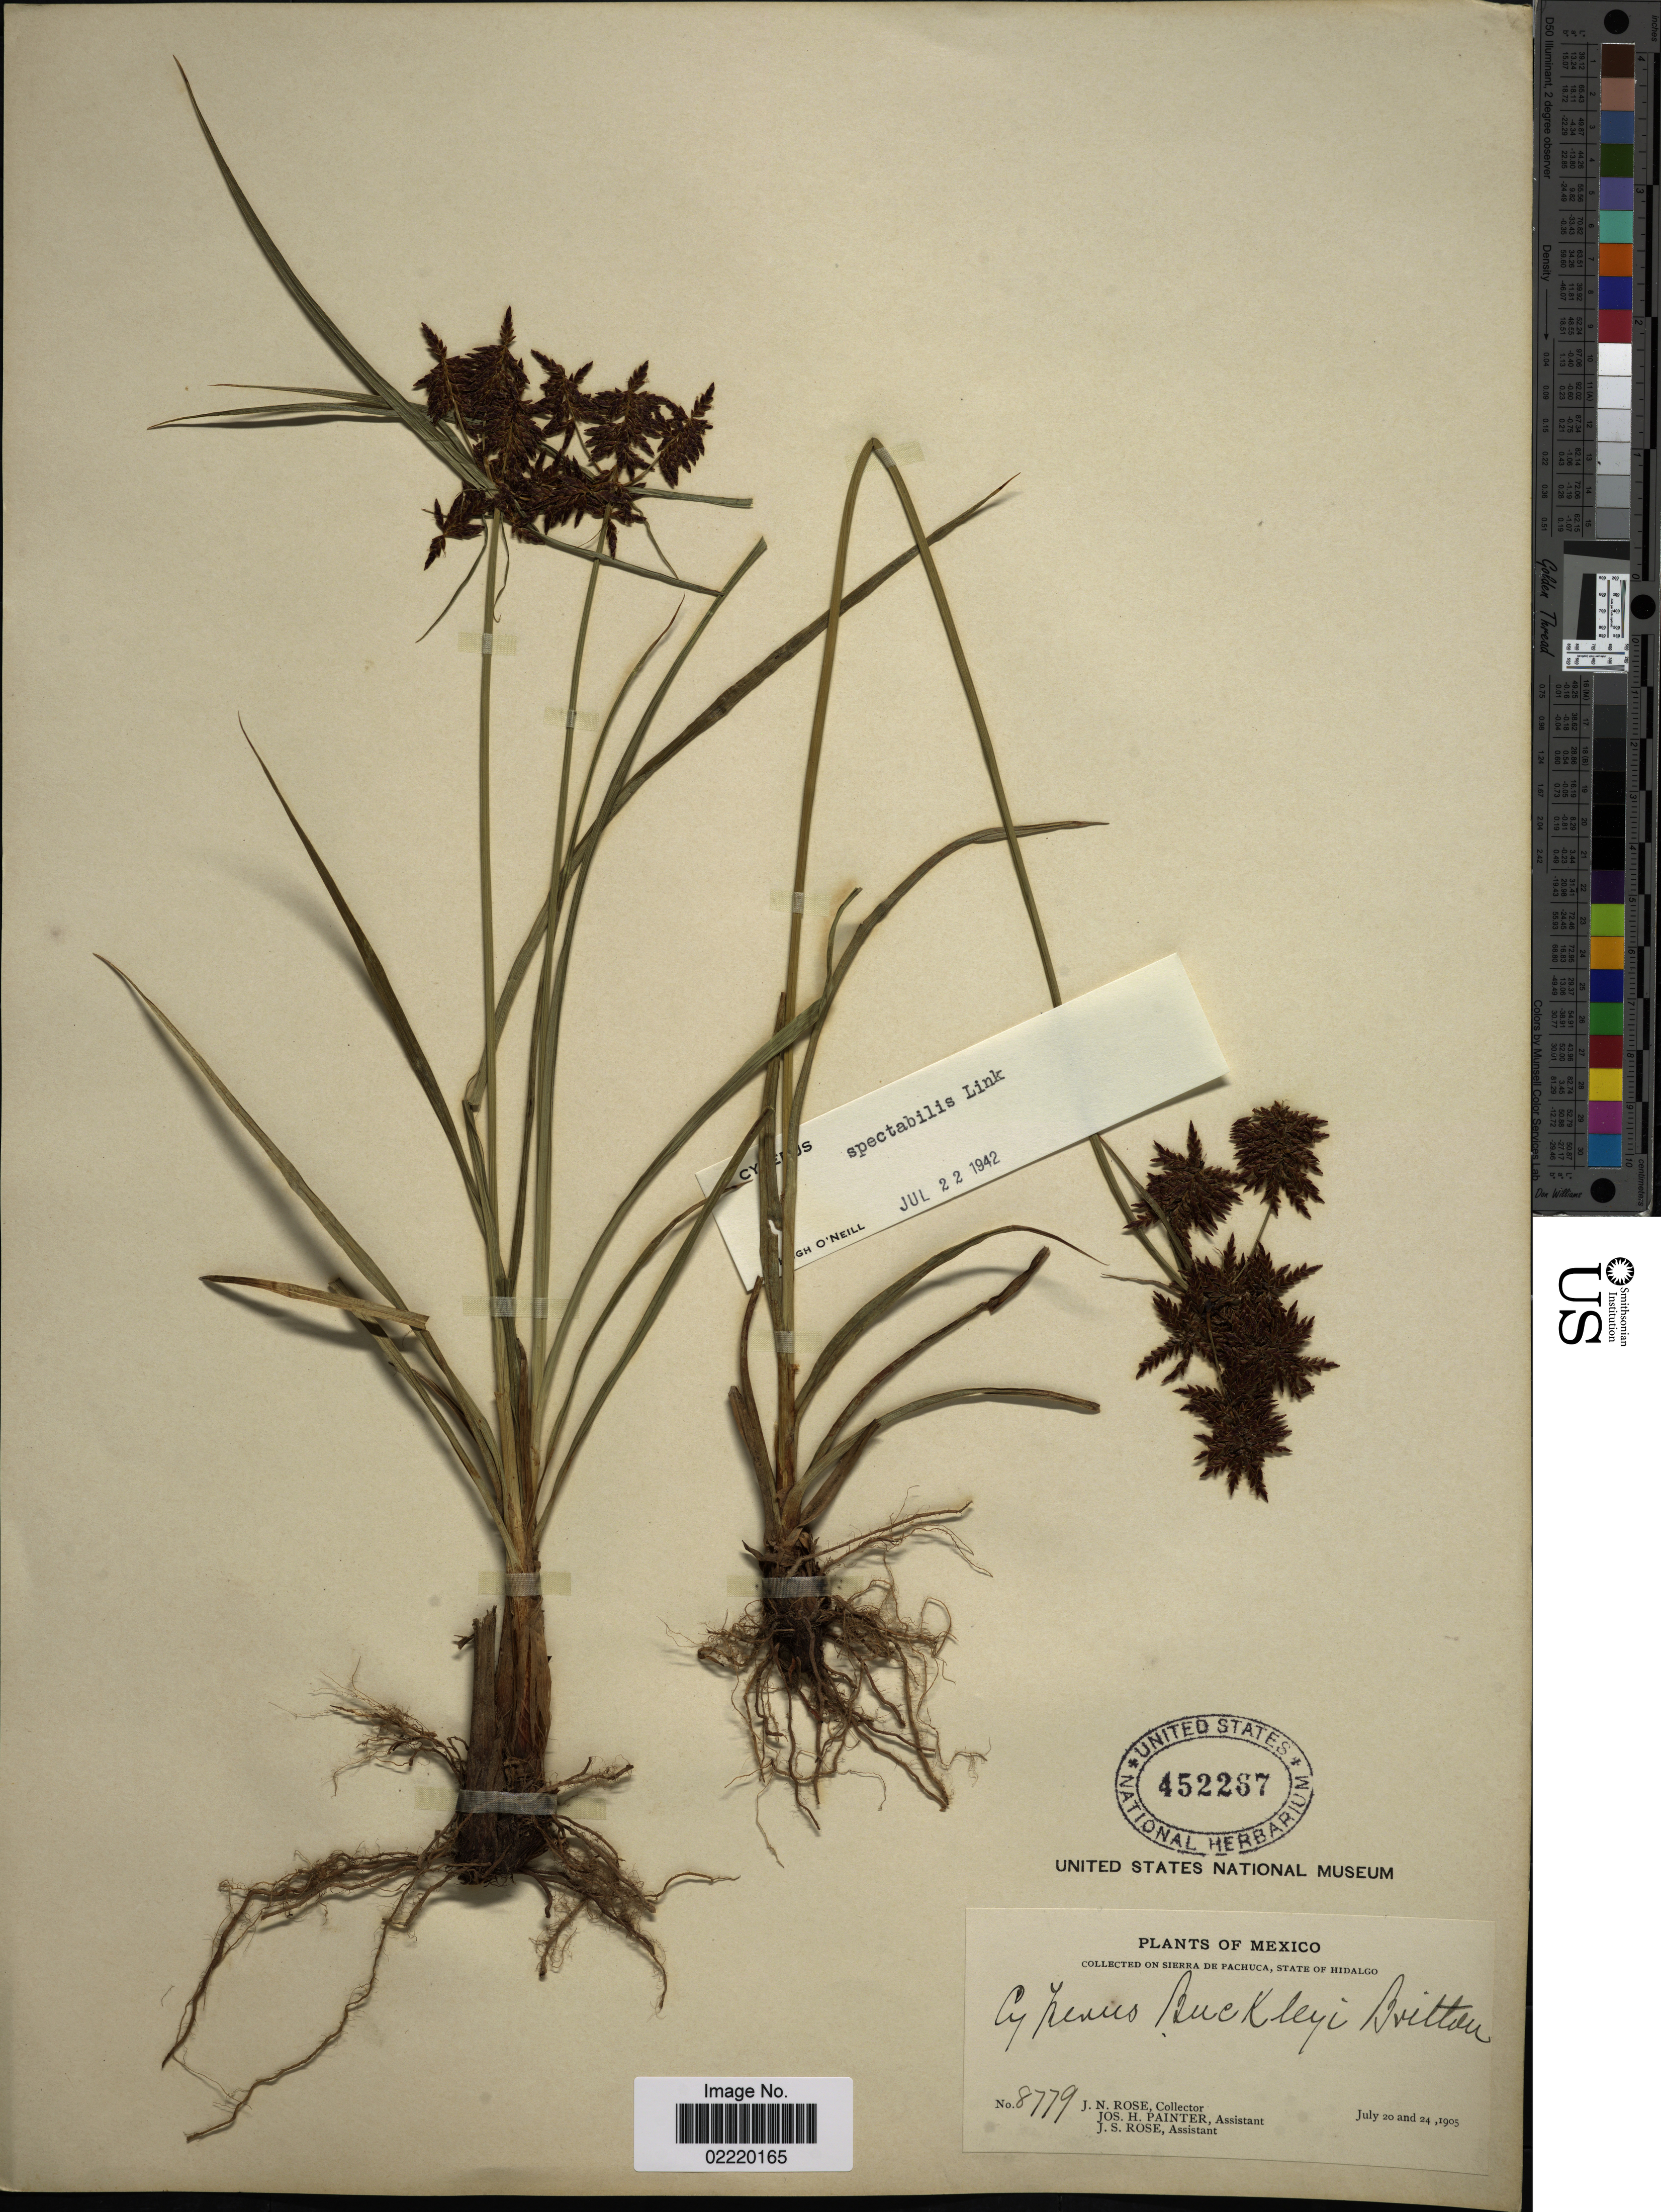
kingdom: Plantae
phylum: Tracheophyta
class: Liliopsida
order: Poales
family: Cyperaceae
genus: Cyperus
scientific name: Cyperus spectabilis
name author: Link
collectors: J. N. Rose, J. H. Painter & J. S. Rose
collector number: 8779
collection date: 1905-07-20/1905-07-24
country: Mexico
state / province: Hidalgo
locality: On Sierra de Pachuca.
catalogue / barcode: US 452267